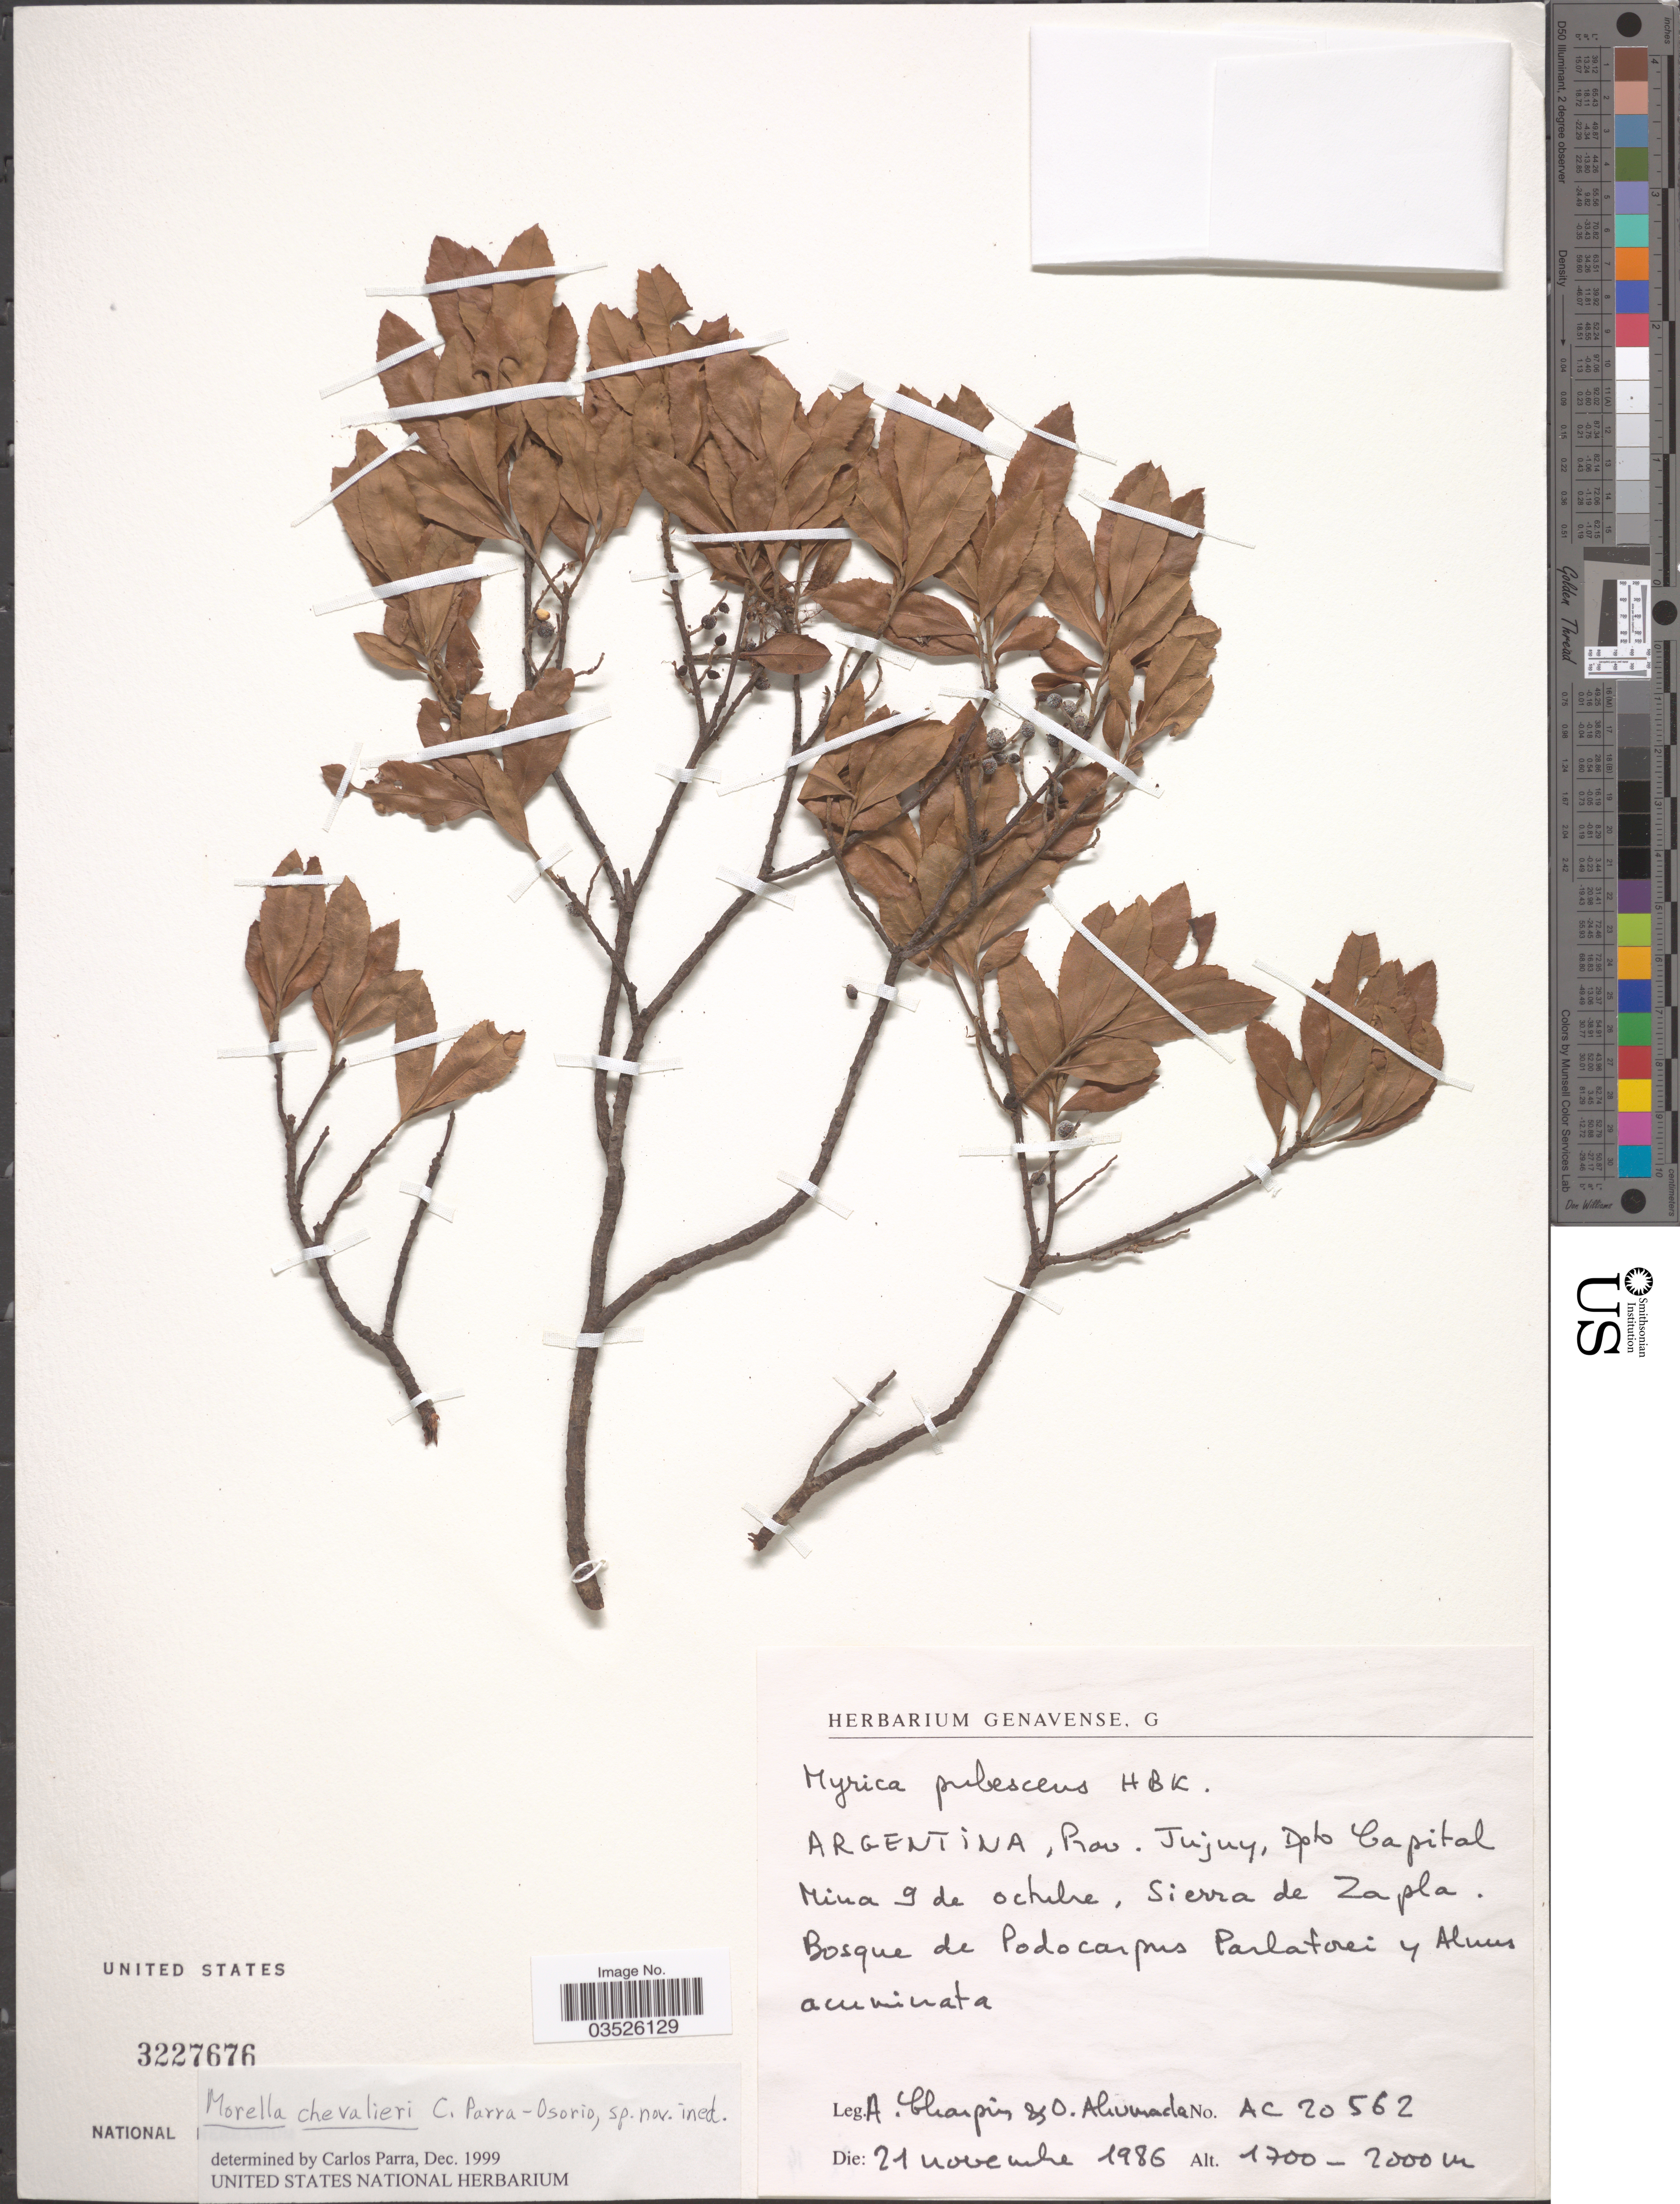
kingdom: Plantae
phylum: Tracheophyta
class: Magnoliopsida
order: Fagales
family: Myricaceae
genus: Morella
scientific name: Morella chevalieri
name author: Parra-Os.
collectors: A. Charpin & O. Ahumada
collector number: AC 20562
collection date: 1986-11-21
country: Argentina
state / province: Jujuy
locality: Dpto. Capital Mina 9 de octubre, Sierra de Zapla.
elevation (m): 1700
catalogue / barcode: US 3227676